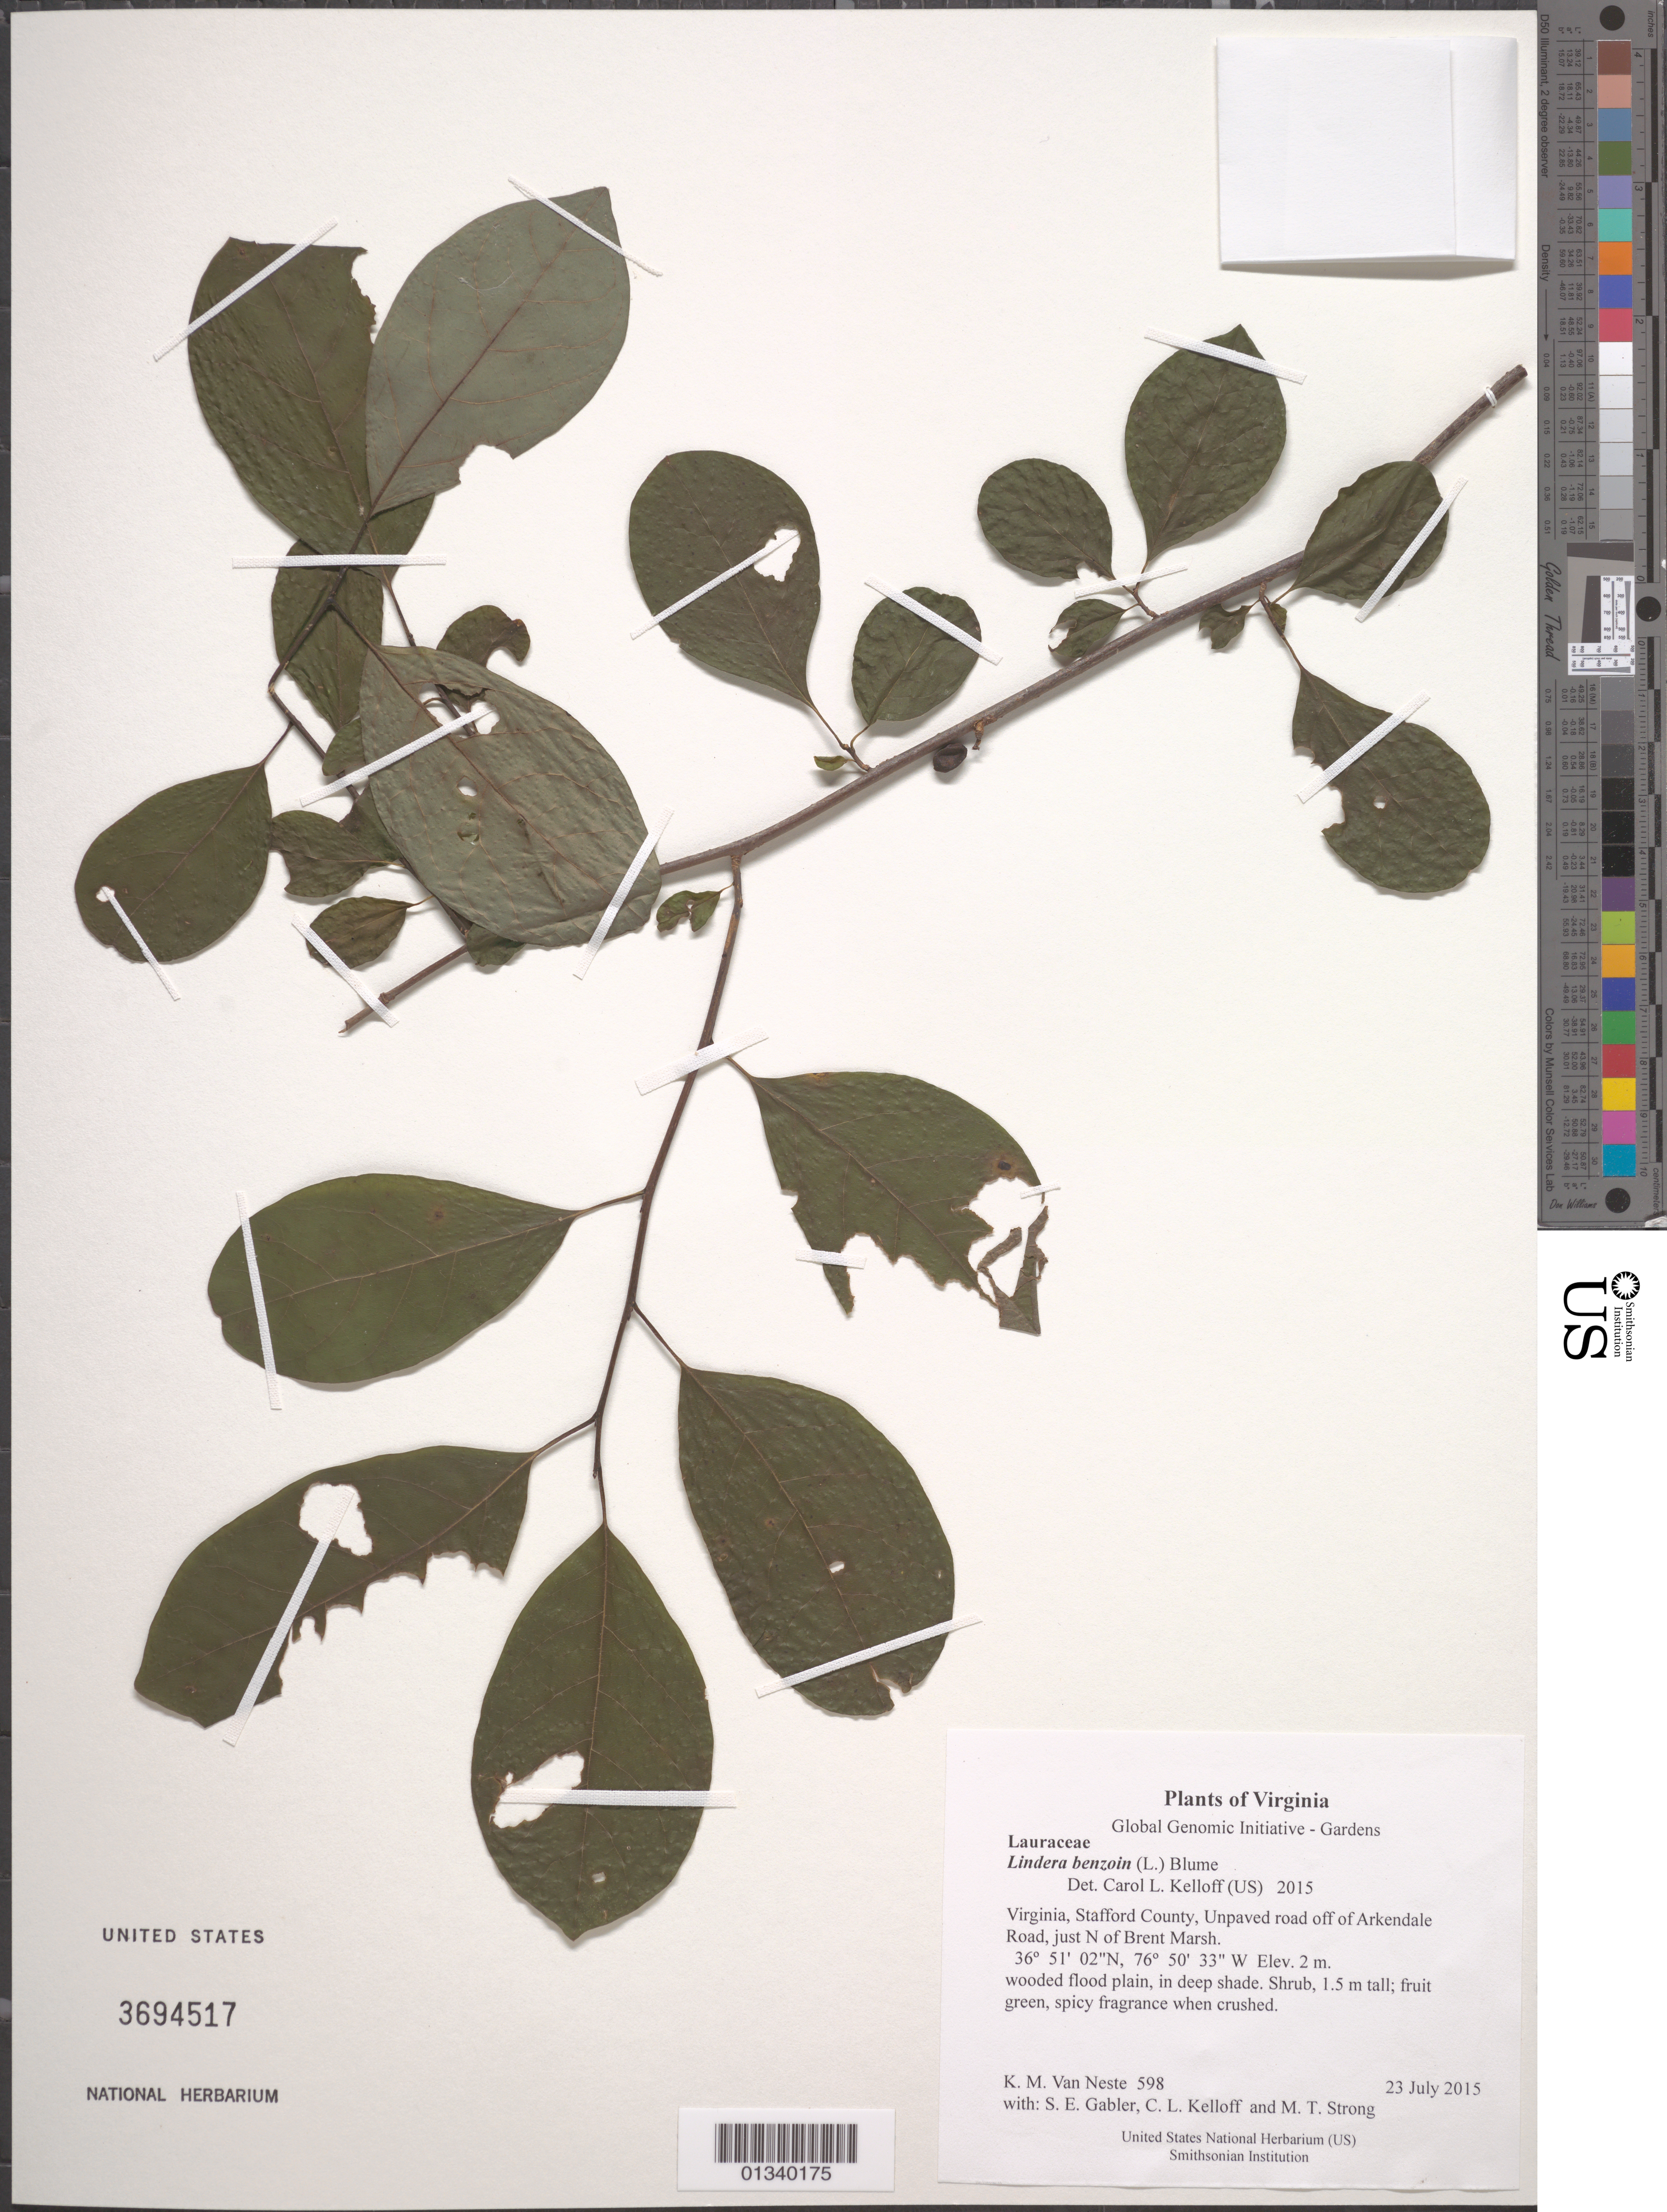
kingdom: Plantae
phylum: Tracheophyta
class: Magnoliopsida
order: Laurales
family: Lauraceae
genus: Lindera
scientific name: Lindera benzoin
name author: (L.) Blume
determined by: Kelloff, Carol L., (US), Smithsonian Institution - National Museum of Natural History (UNITED STATES)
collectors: K. M. Van Neste, S. E. Gabler, C. L. Kelloff & M. T. Strong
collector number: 598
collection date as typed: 23 July 2015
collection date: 2015-07-23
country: United States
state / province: Virginia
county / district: Stafford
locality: Unpaved road off of Arkendale Road, just N of Brent Marsh.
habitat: wooded flood plain, in deep shade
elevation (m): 2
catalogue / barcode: US 3694517